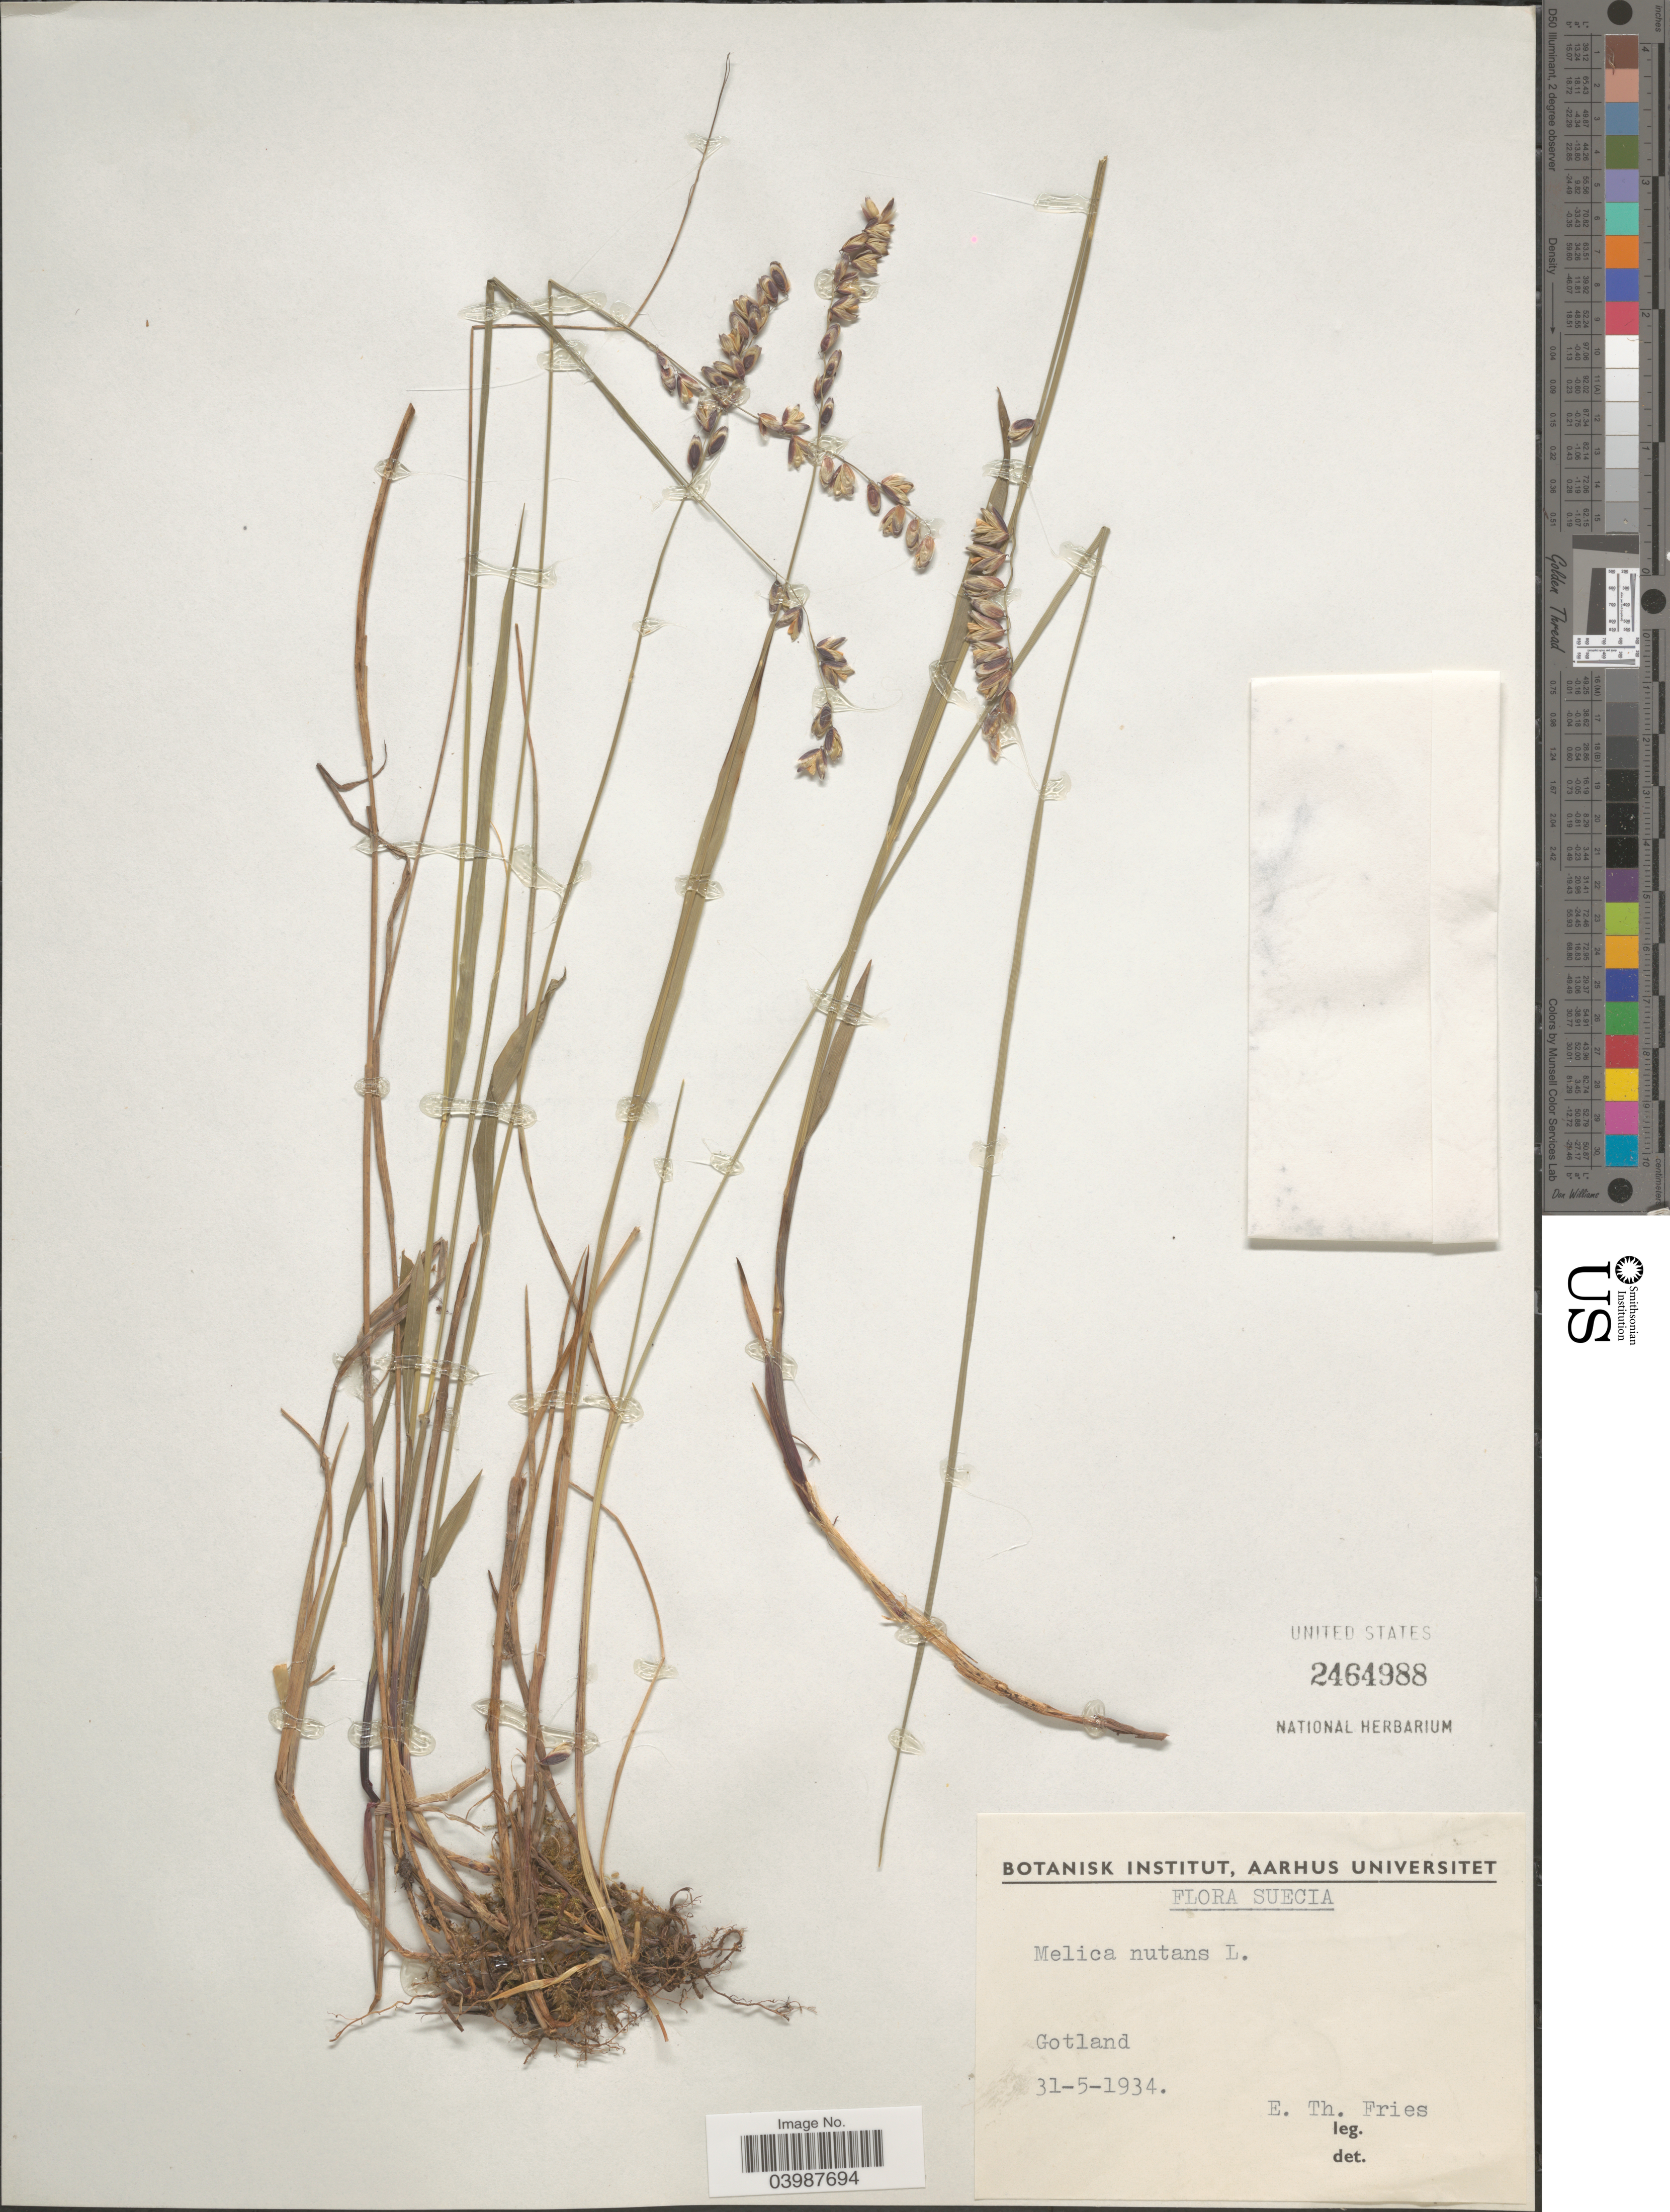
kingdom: Plantae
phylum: Tracheophyta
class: Liliopsida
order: Poales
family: Poaceae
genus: Melica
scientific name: Melica nutans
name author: L.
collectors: E. Fries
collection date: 1934-05-31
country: Sweden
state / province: Gotland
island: Gotland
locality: Suecia. Gotland.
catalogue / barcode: US 2464988